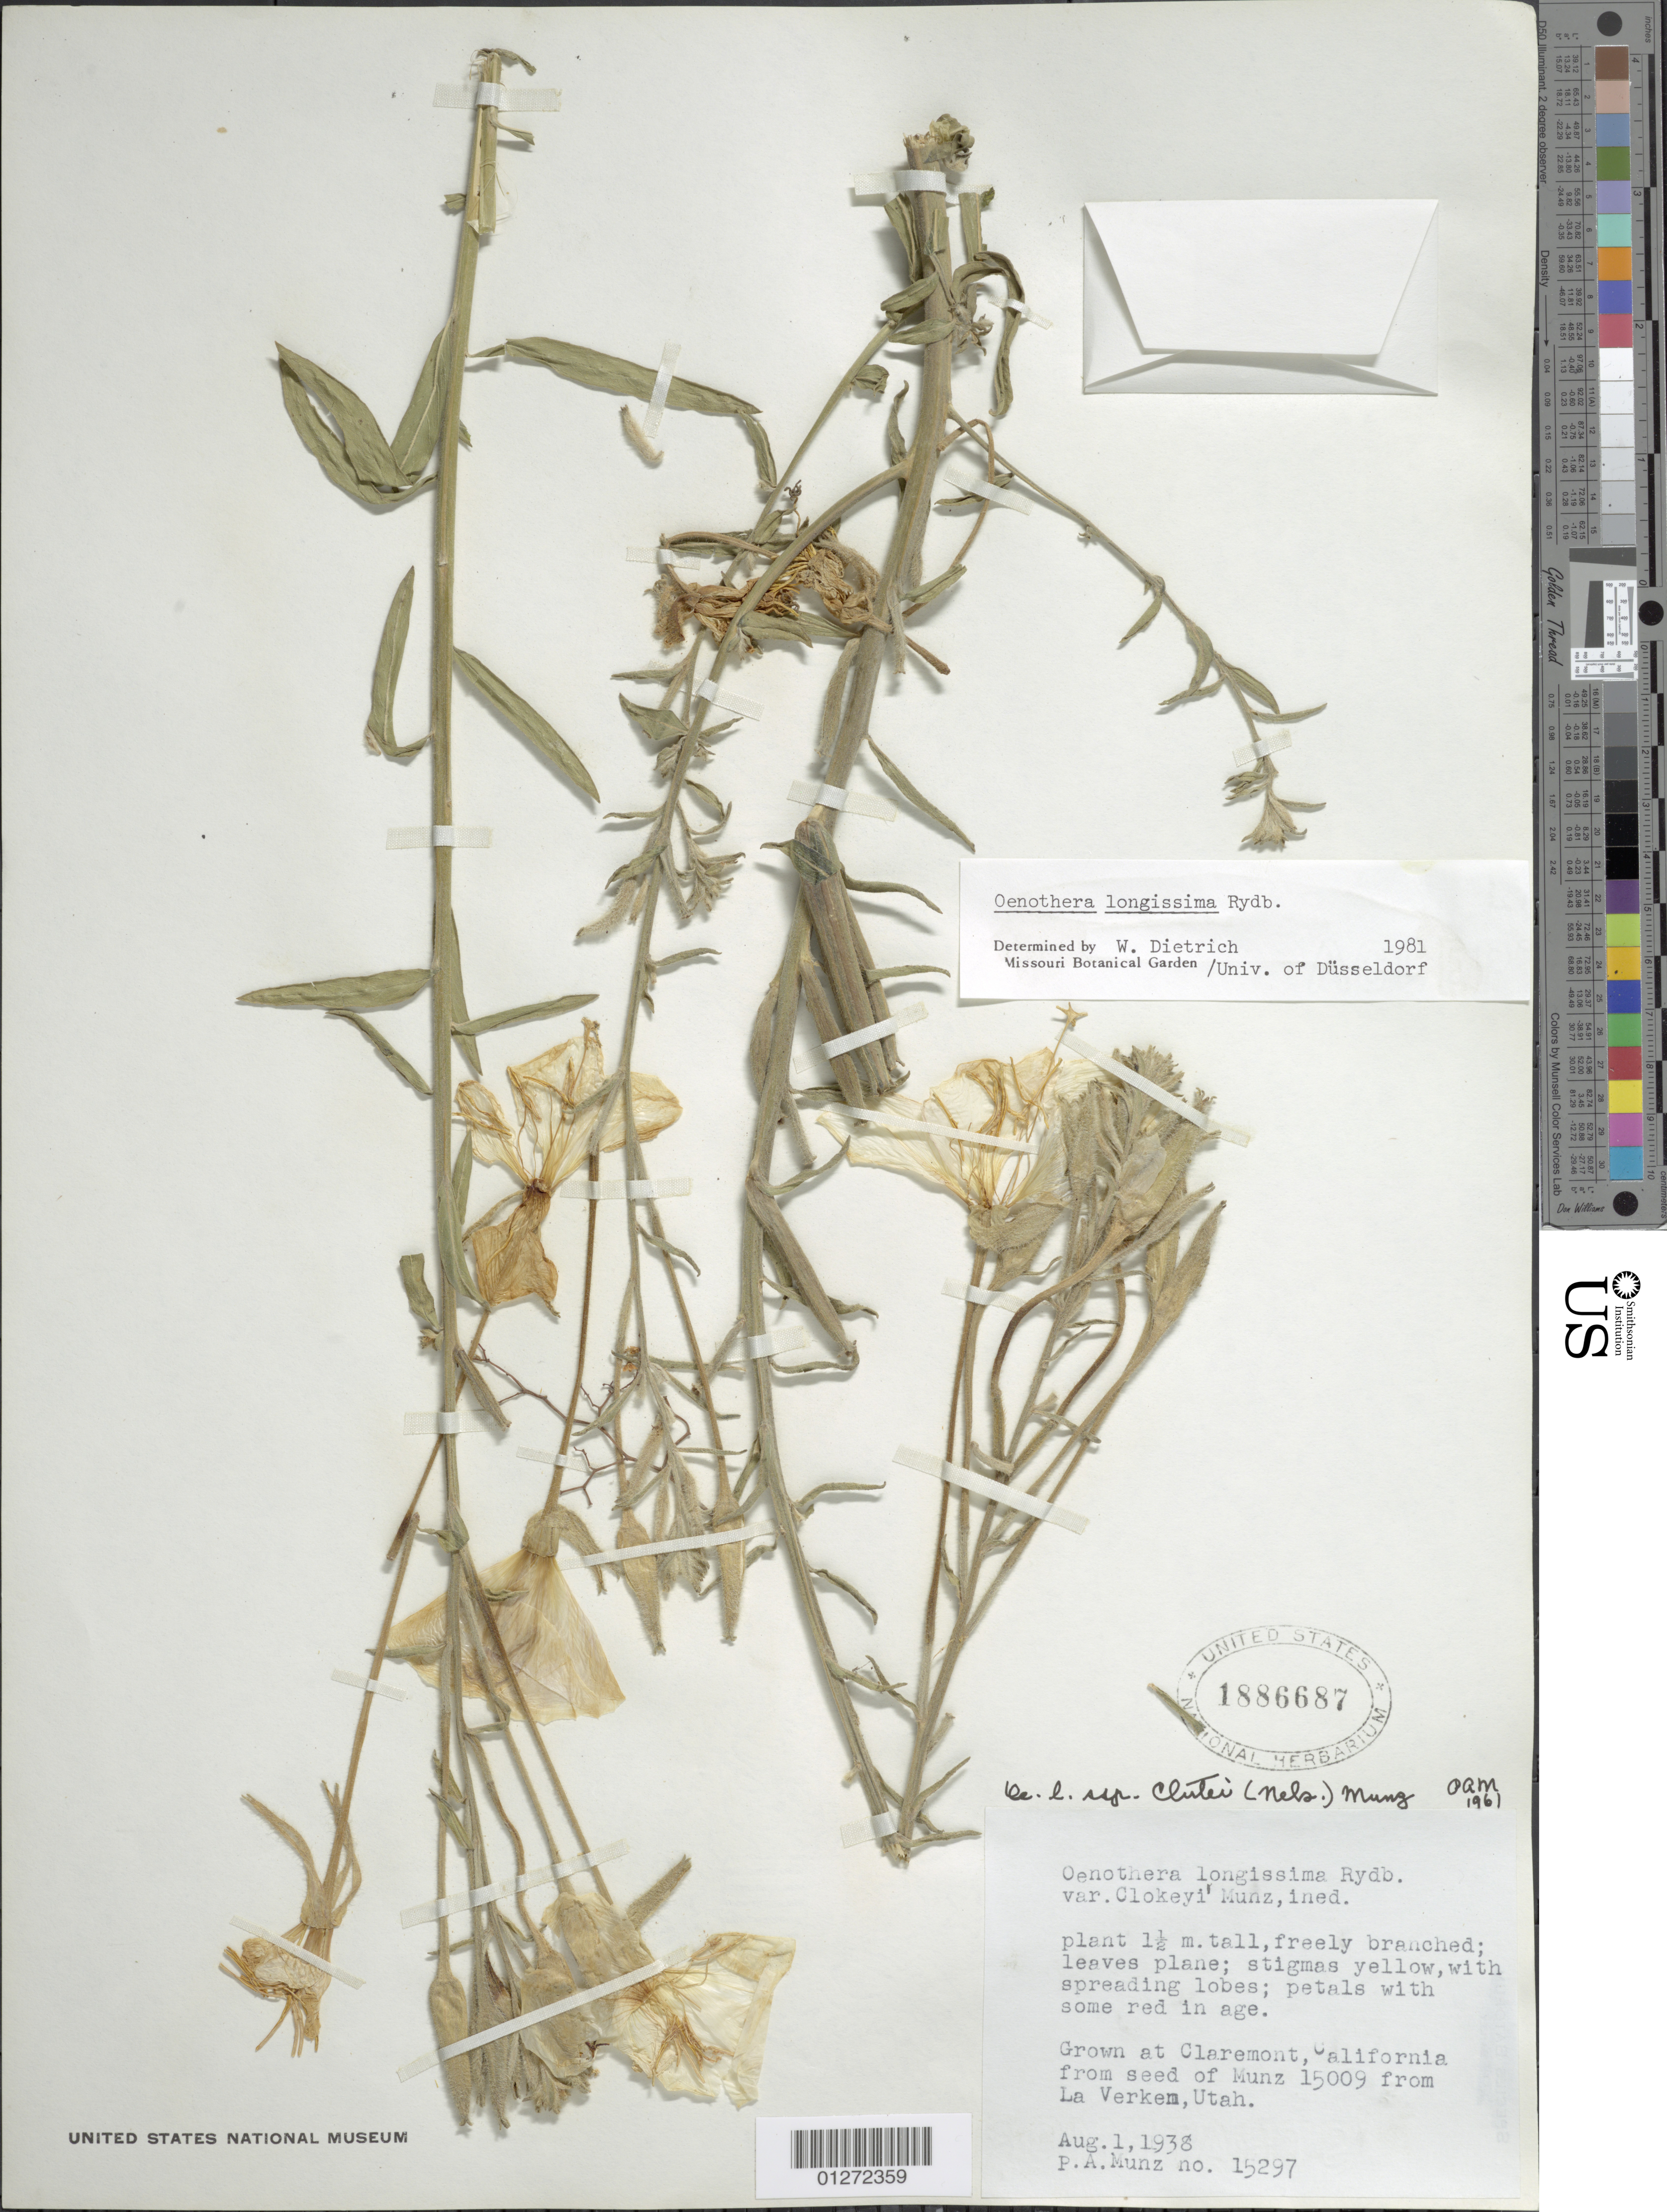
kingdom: Plantae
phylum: Tracheophyta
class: Magnoliopsida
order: Myrtales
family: Onagraceae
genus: Oenothera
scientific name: Oenothera longissima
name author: Rydb.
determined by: Dietrich, W.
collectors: P. A. Munz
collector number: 15297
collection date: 1938-08-01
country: United States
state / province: California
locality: Claremont.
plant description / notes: Grown from seed of Munz 15009 from La Verkem, Utah.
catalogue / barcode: US 1886687